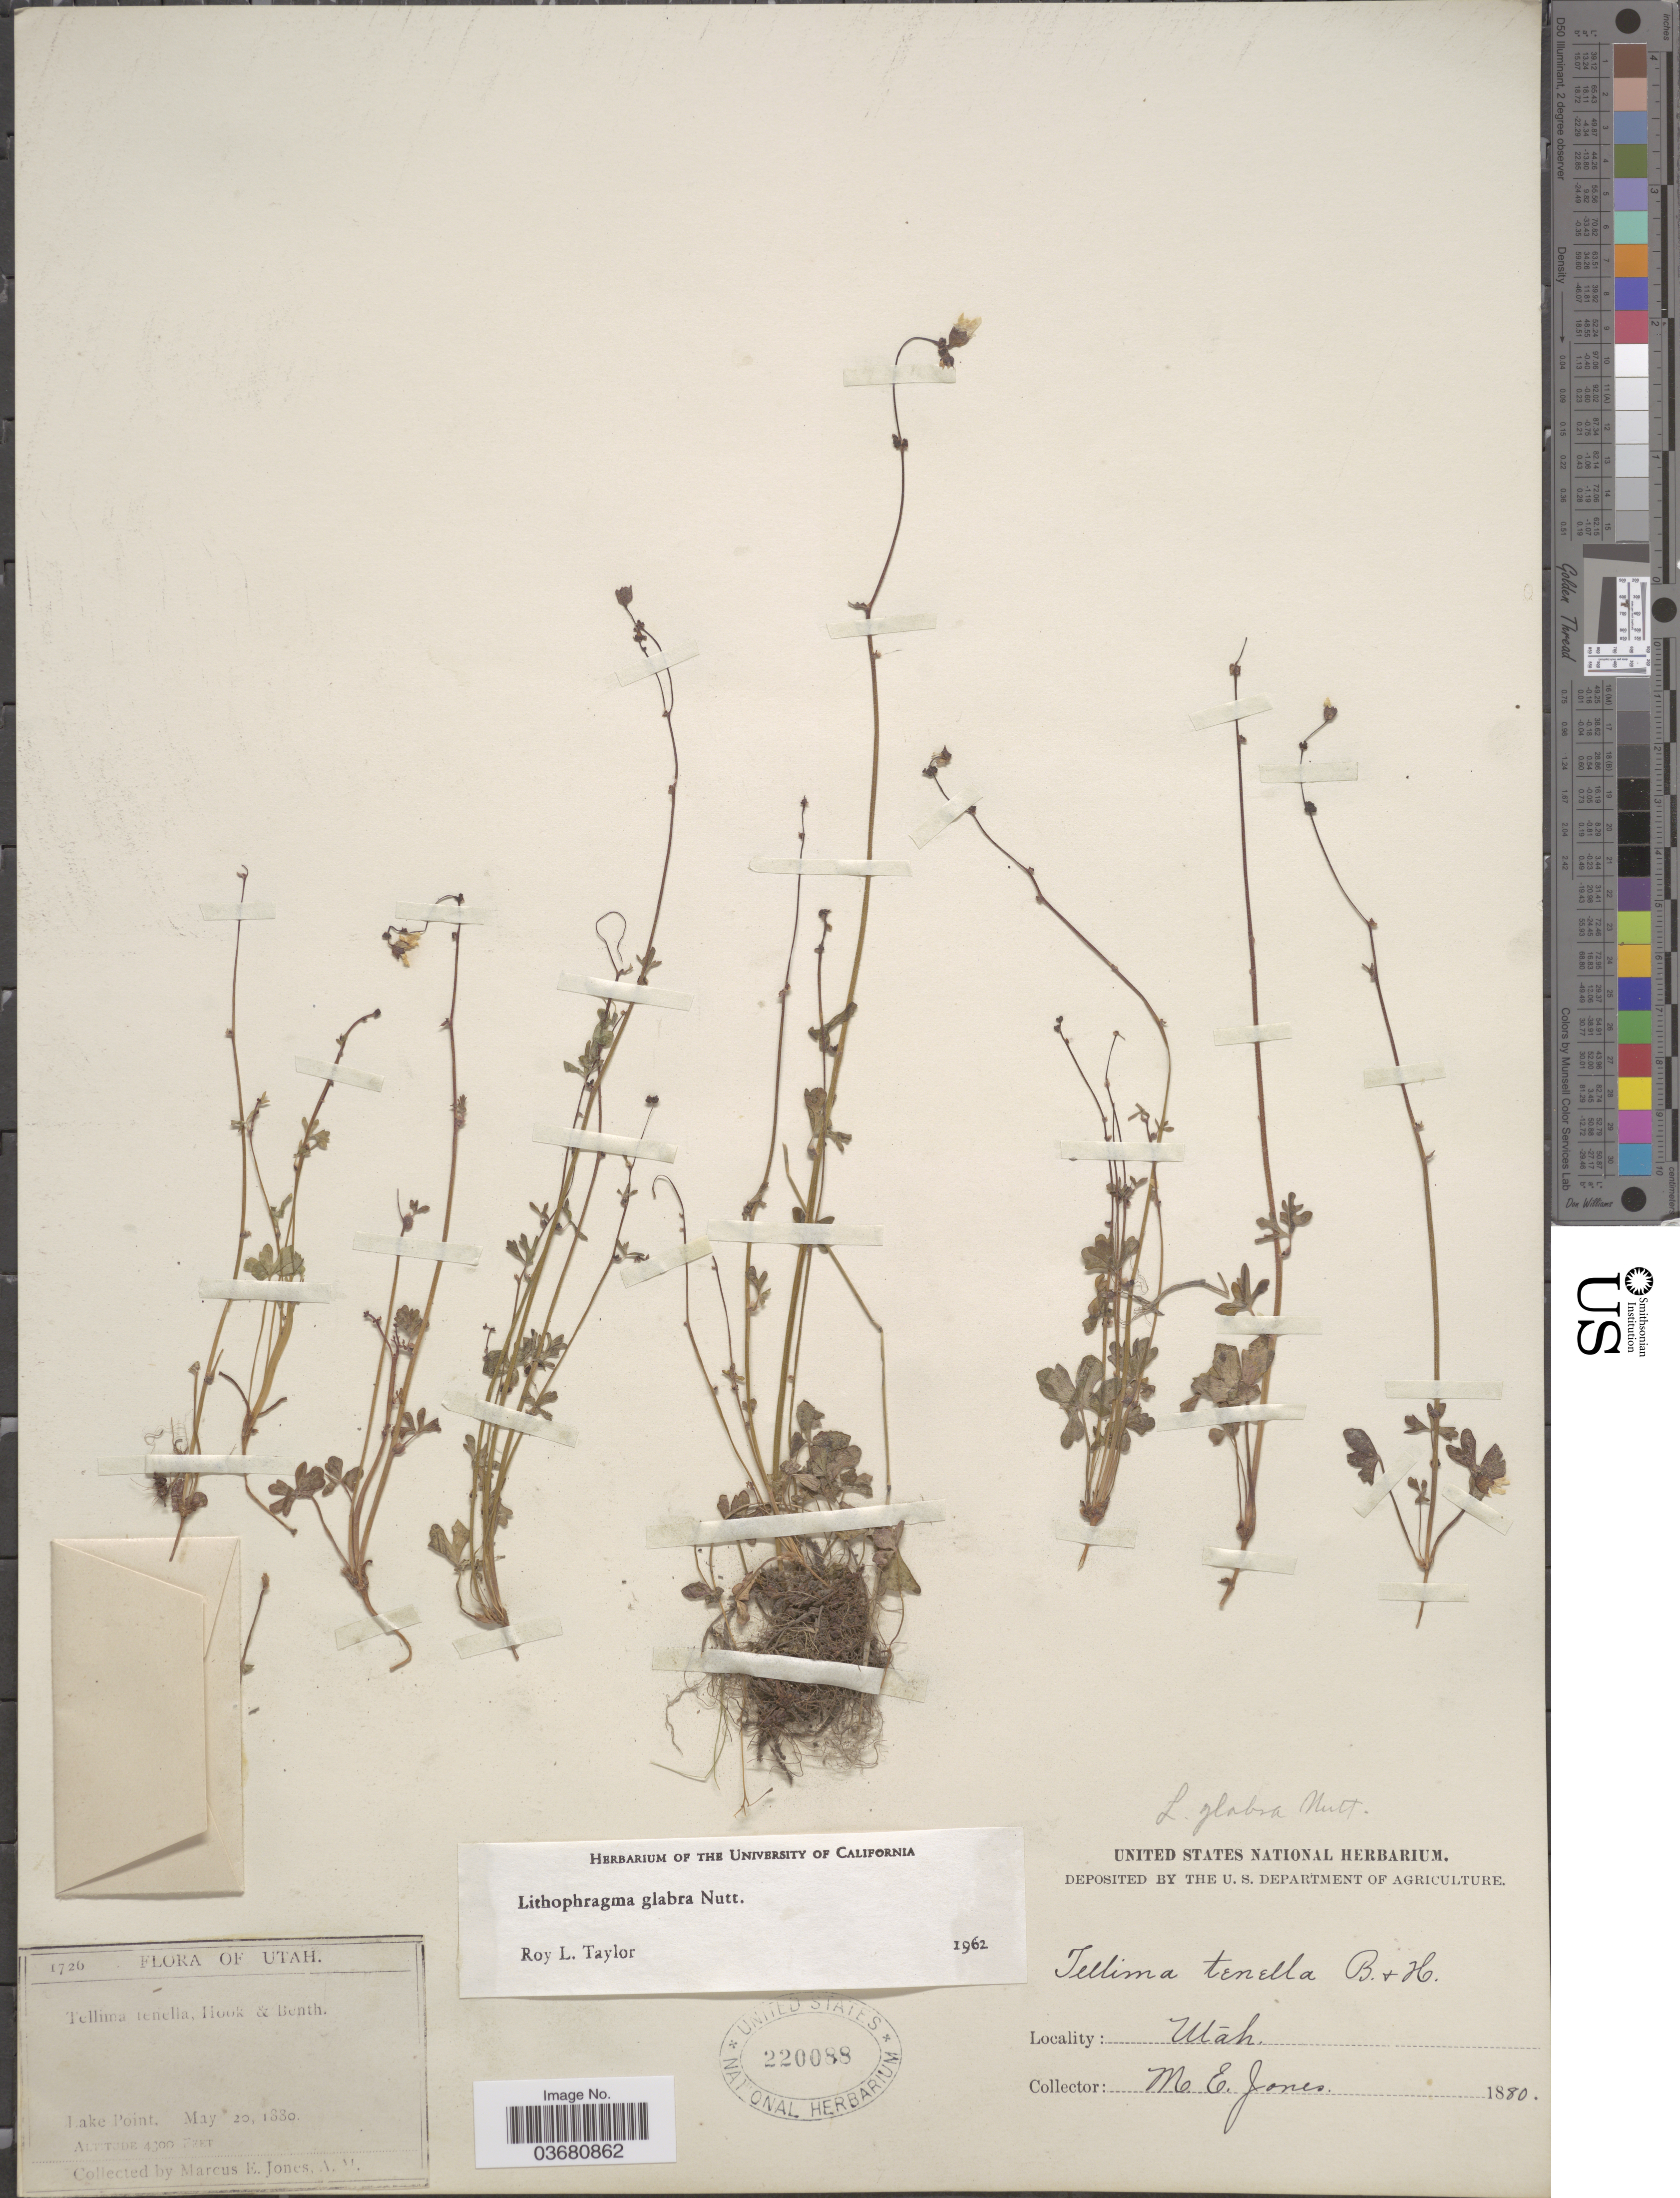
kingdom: Plantae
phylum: Tracheophyta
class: Magnoliopsida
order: Saxifragales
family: Saxifragaceae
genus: Lithophragma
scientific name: Lithophragma glabrum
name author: Nutt.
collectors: M. E. Jones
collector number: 1726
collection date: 1880-05-20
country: United States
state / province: Utah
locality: Lake Point.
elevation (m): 1311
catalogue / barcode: US 220088